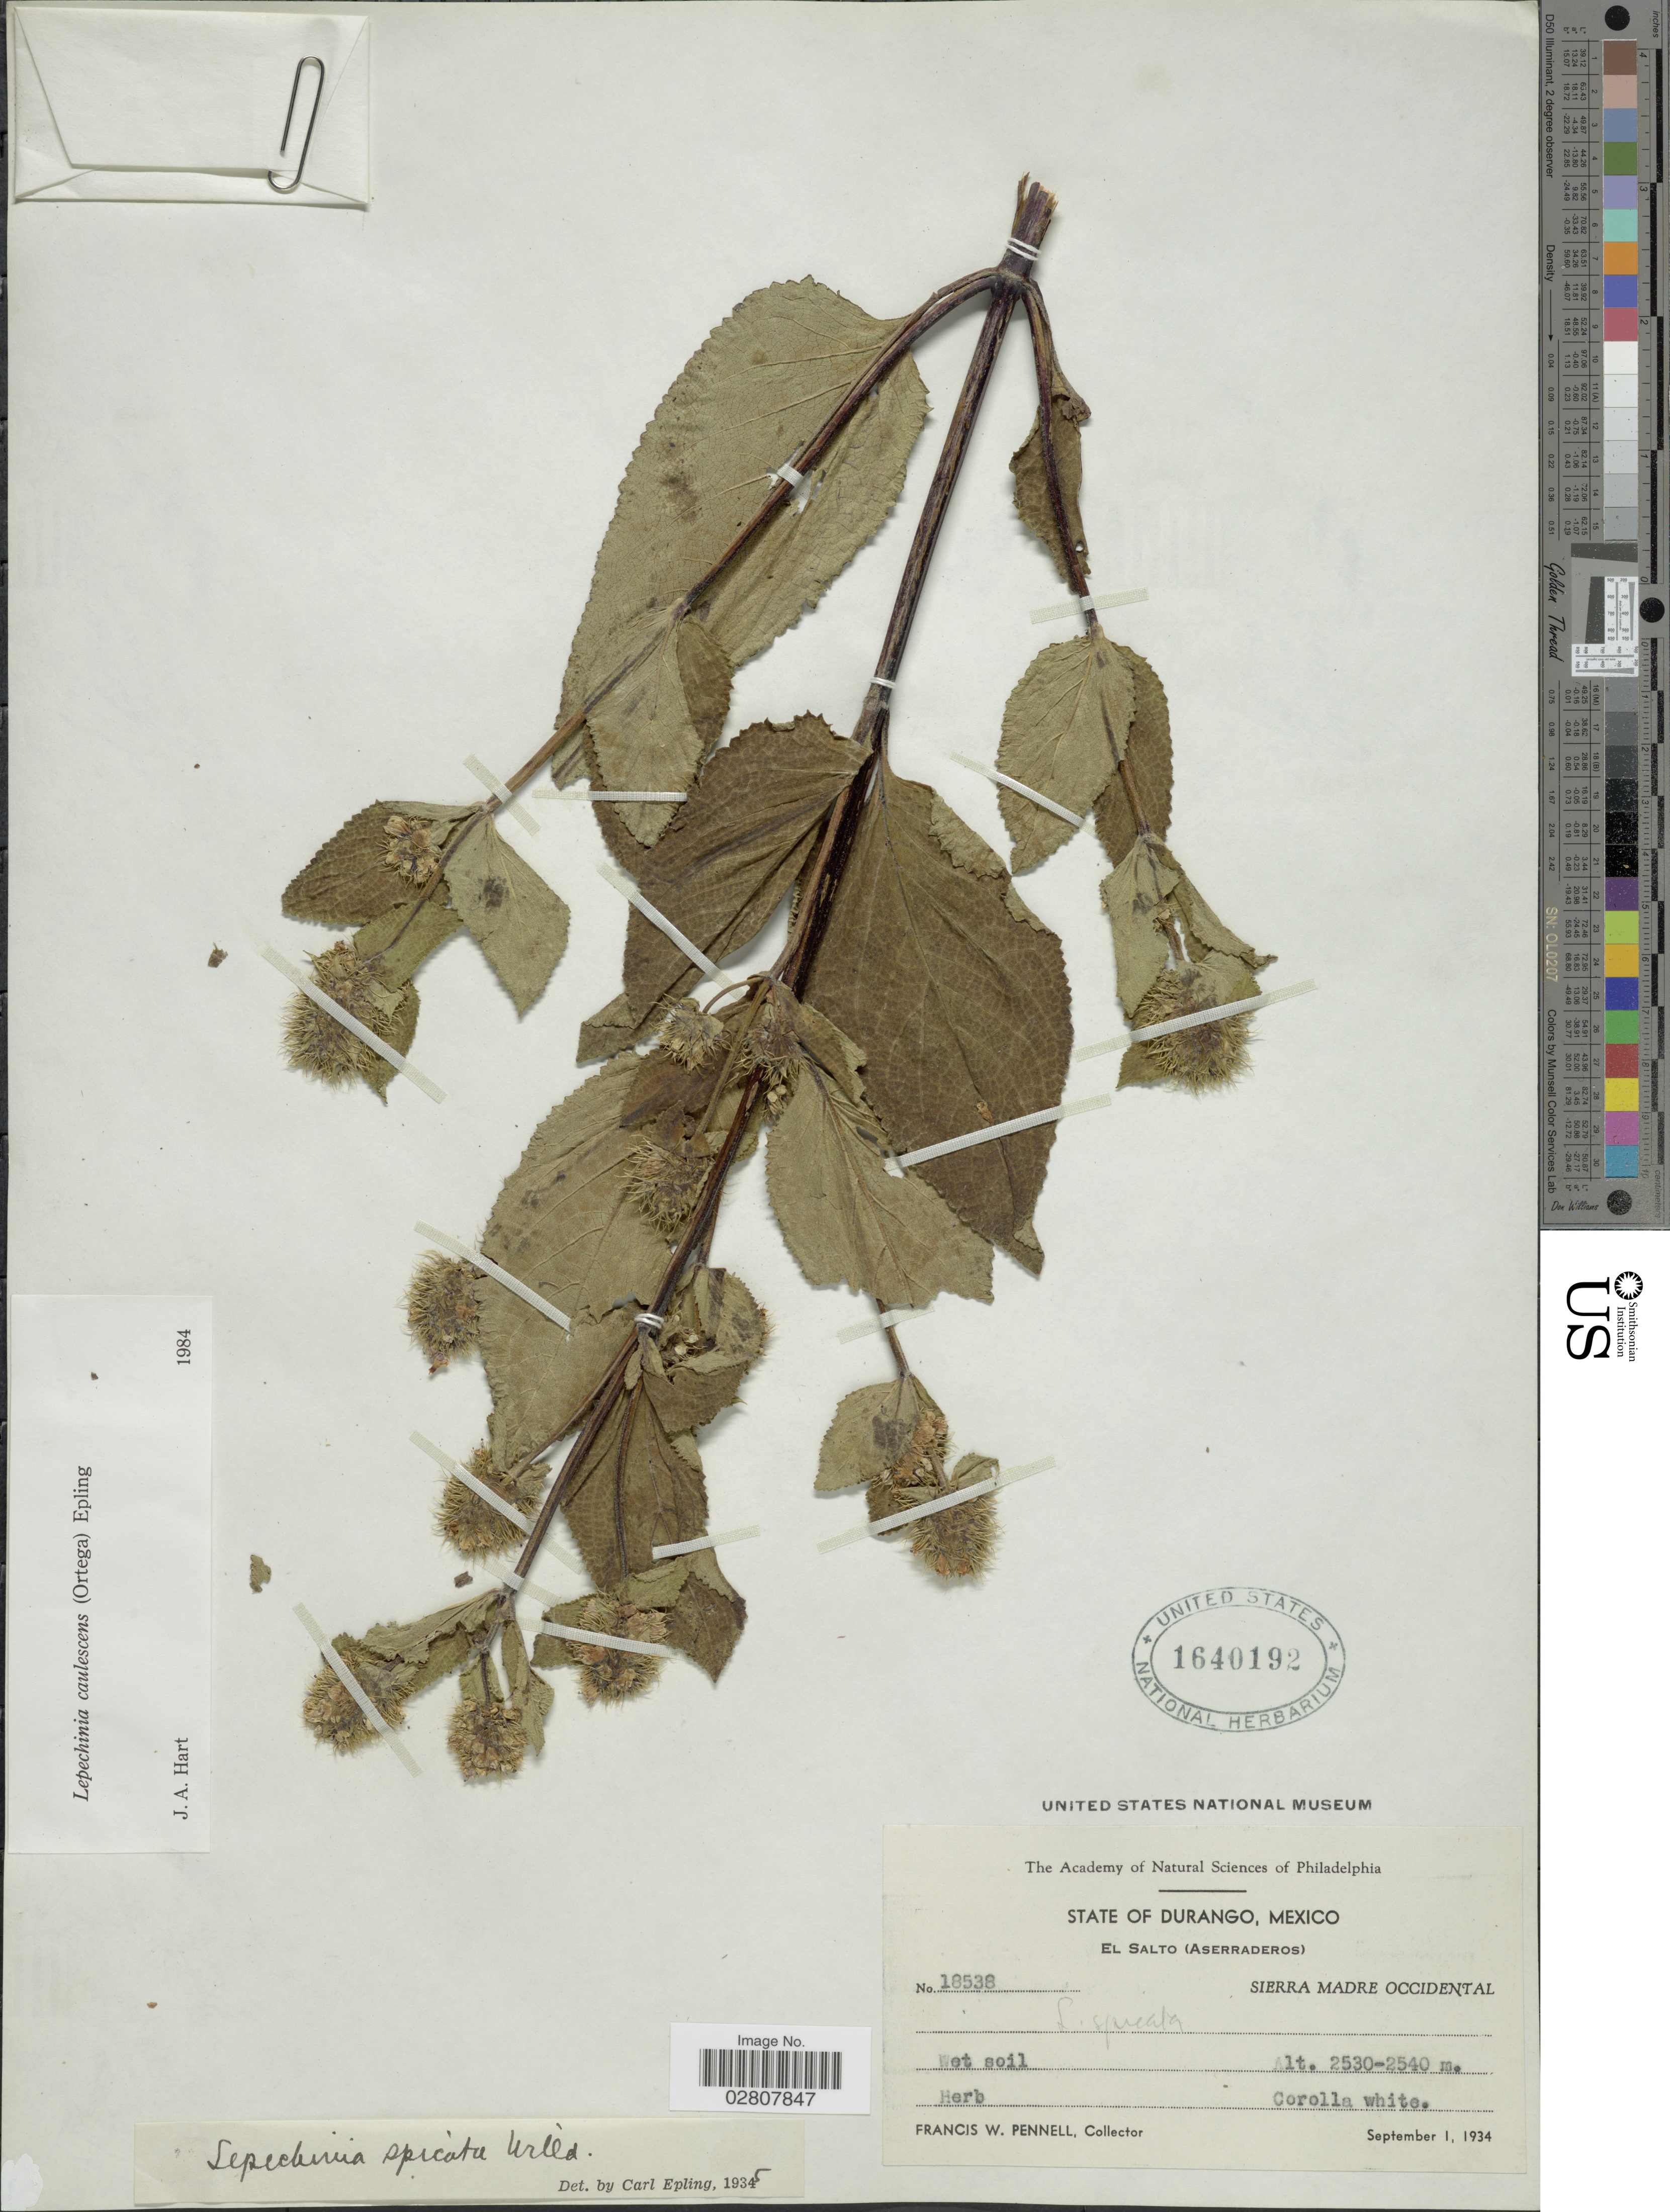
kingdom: Plantae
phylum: Tracheophyta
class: Magnoliopsida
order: Lamiales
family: Lamiaceae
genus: Lepechinia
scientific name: Lepechinia caulescens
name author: (Ortega) Epling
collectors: F. W. Pennell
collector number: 18538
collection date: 1934-09-01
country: Mexico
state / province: Durango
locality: El Salto (Aserraderos). Sierra Madre Occidental.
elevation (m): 2530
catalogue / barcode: US 1640192